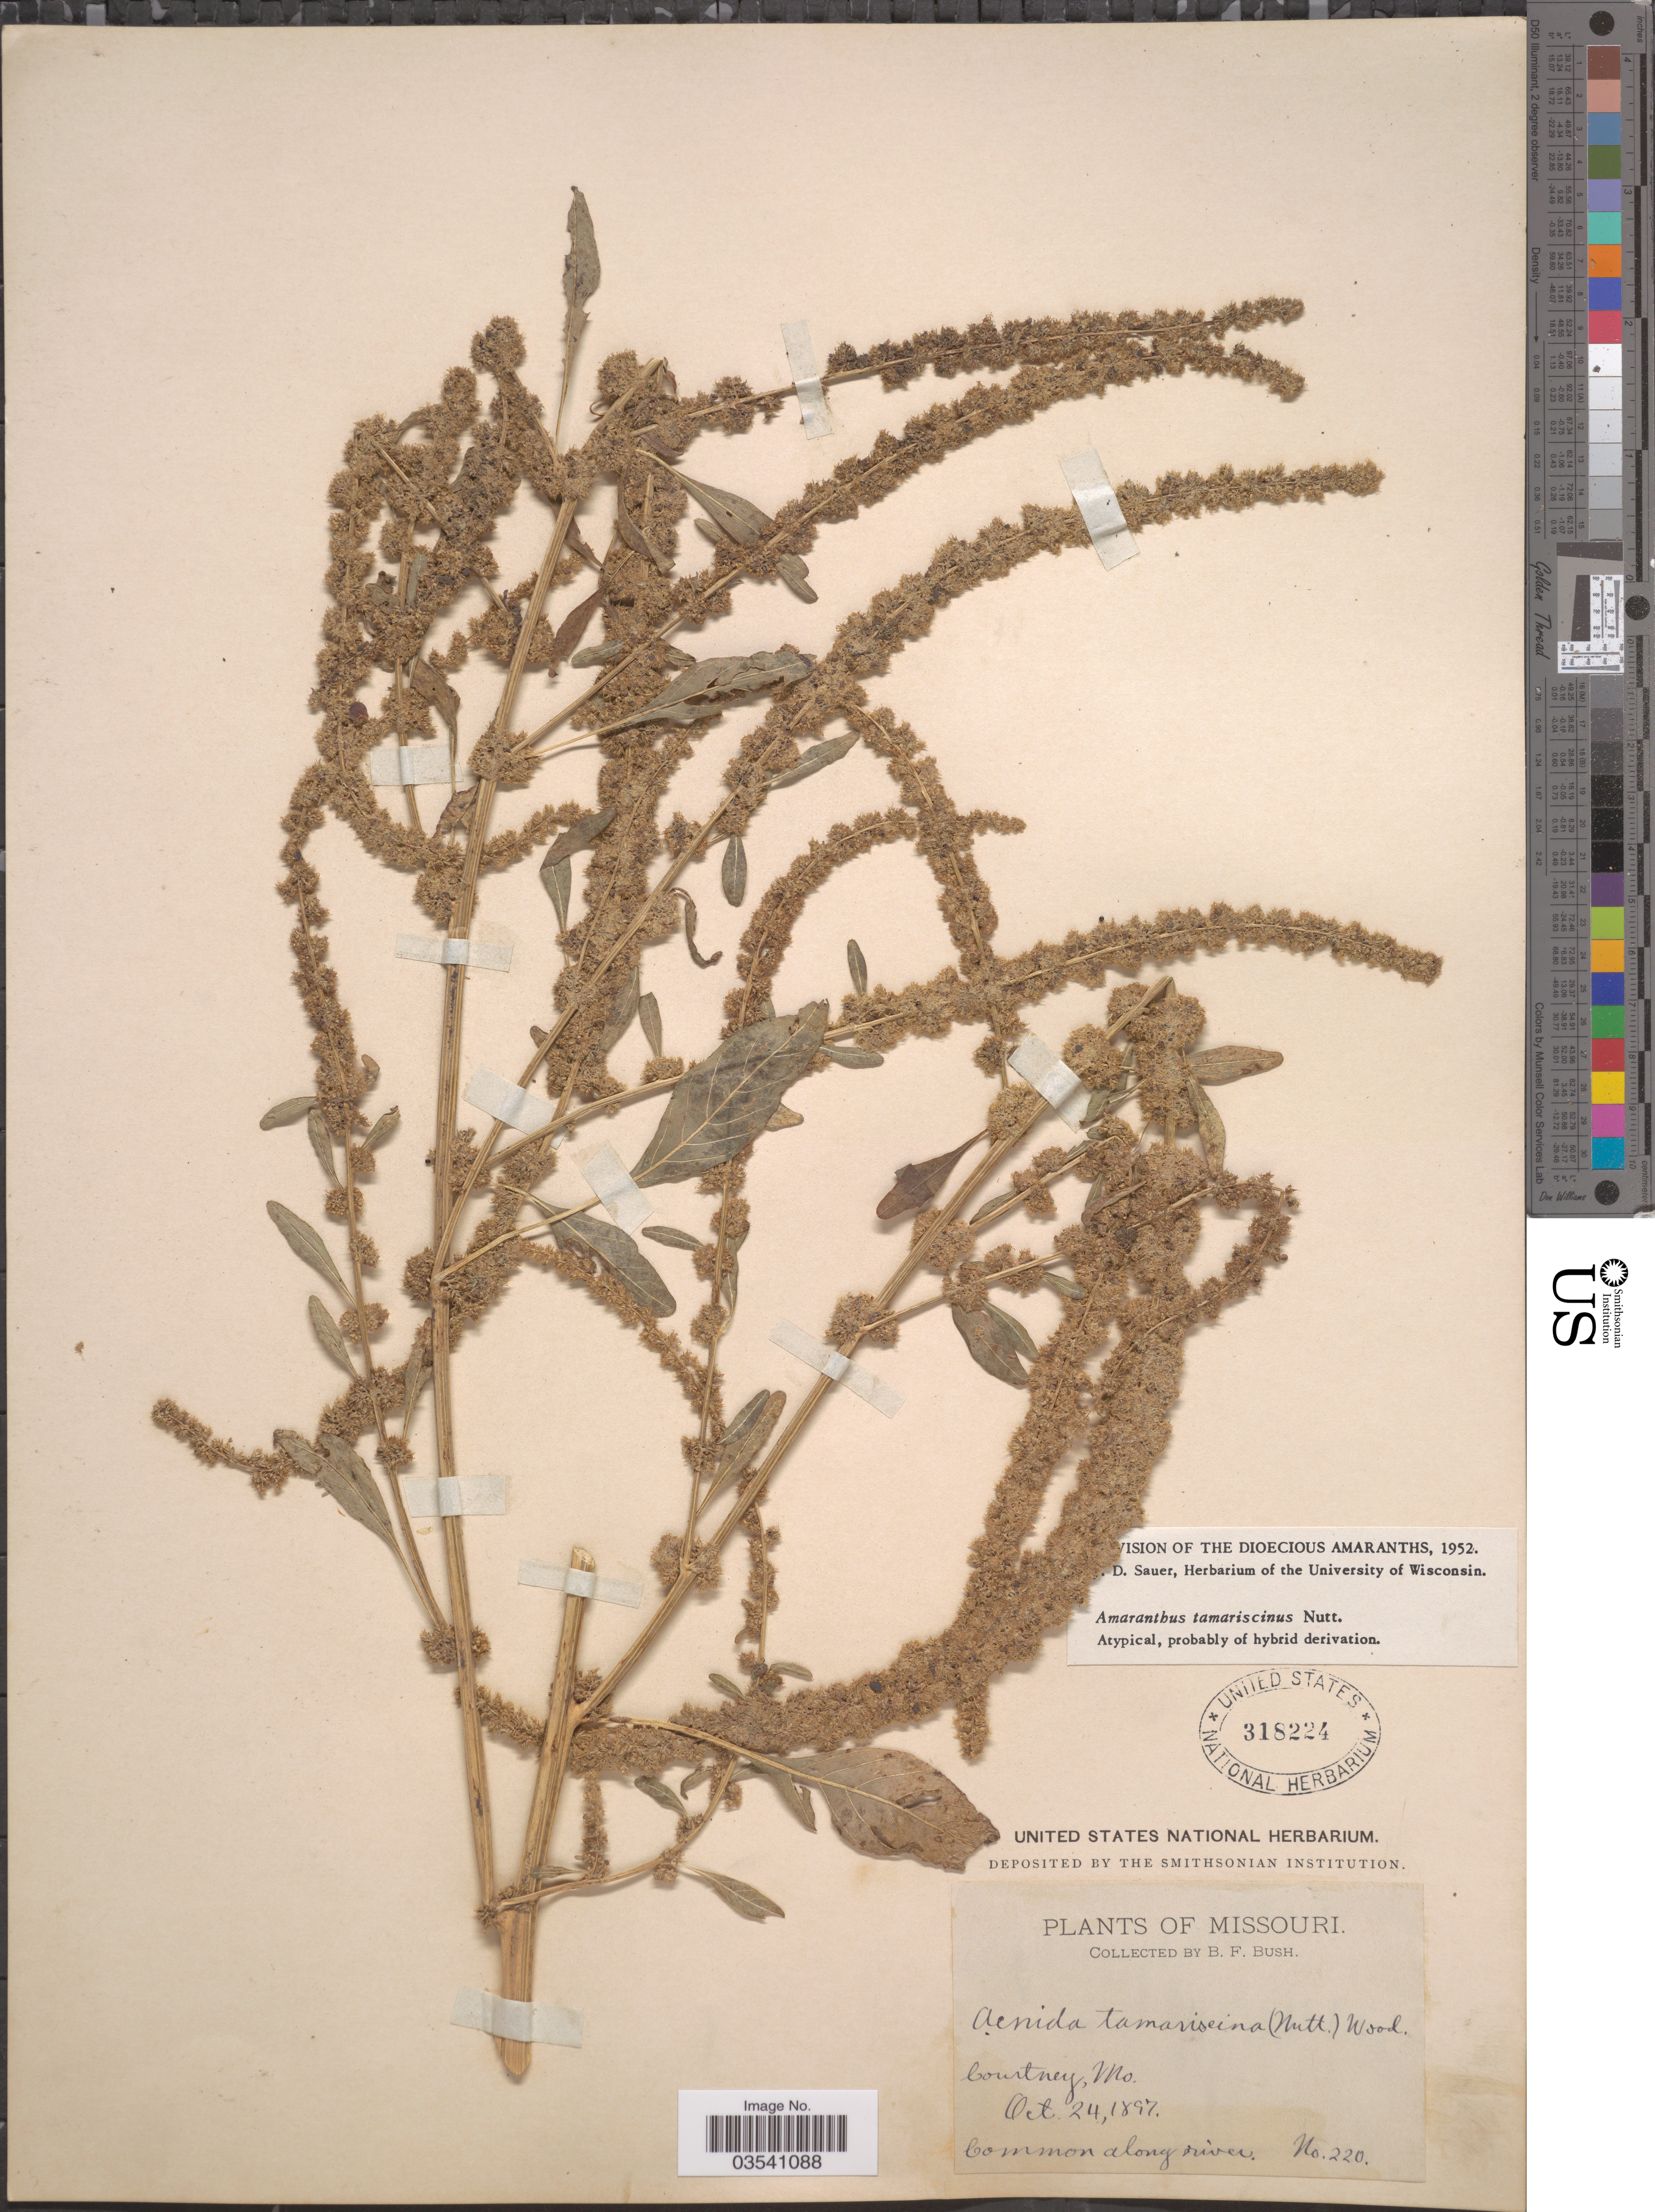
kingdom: Plantae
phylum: Tracheophyta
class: Magnoliopsida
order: Caryophyllales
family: Amaranthaceae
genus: Amaranthus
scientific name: Amaranthus tamariscinus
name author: Nutt.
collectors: B. F. Bush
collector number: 220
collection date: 1897-10-24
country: United States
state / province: Missouri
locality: Courtney.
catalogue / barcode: US 318224